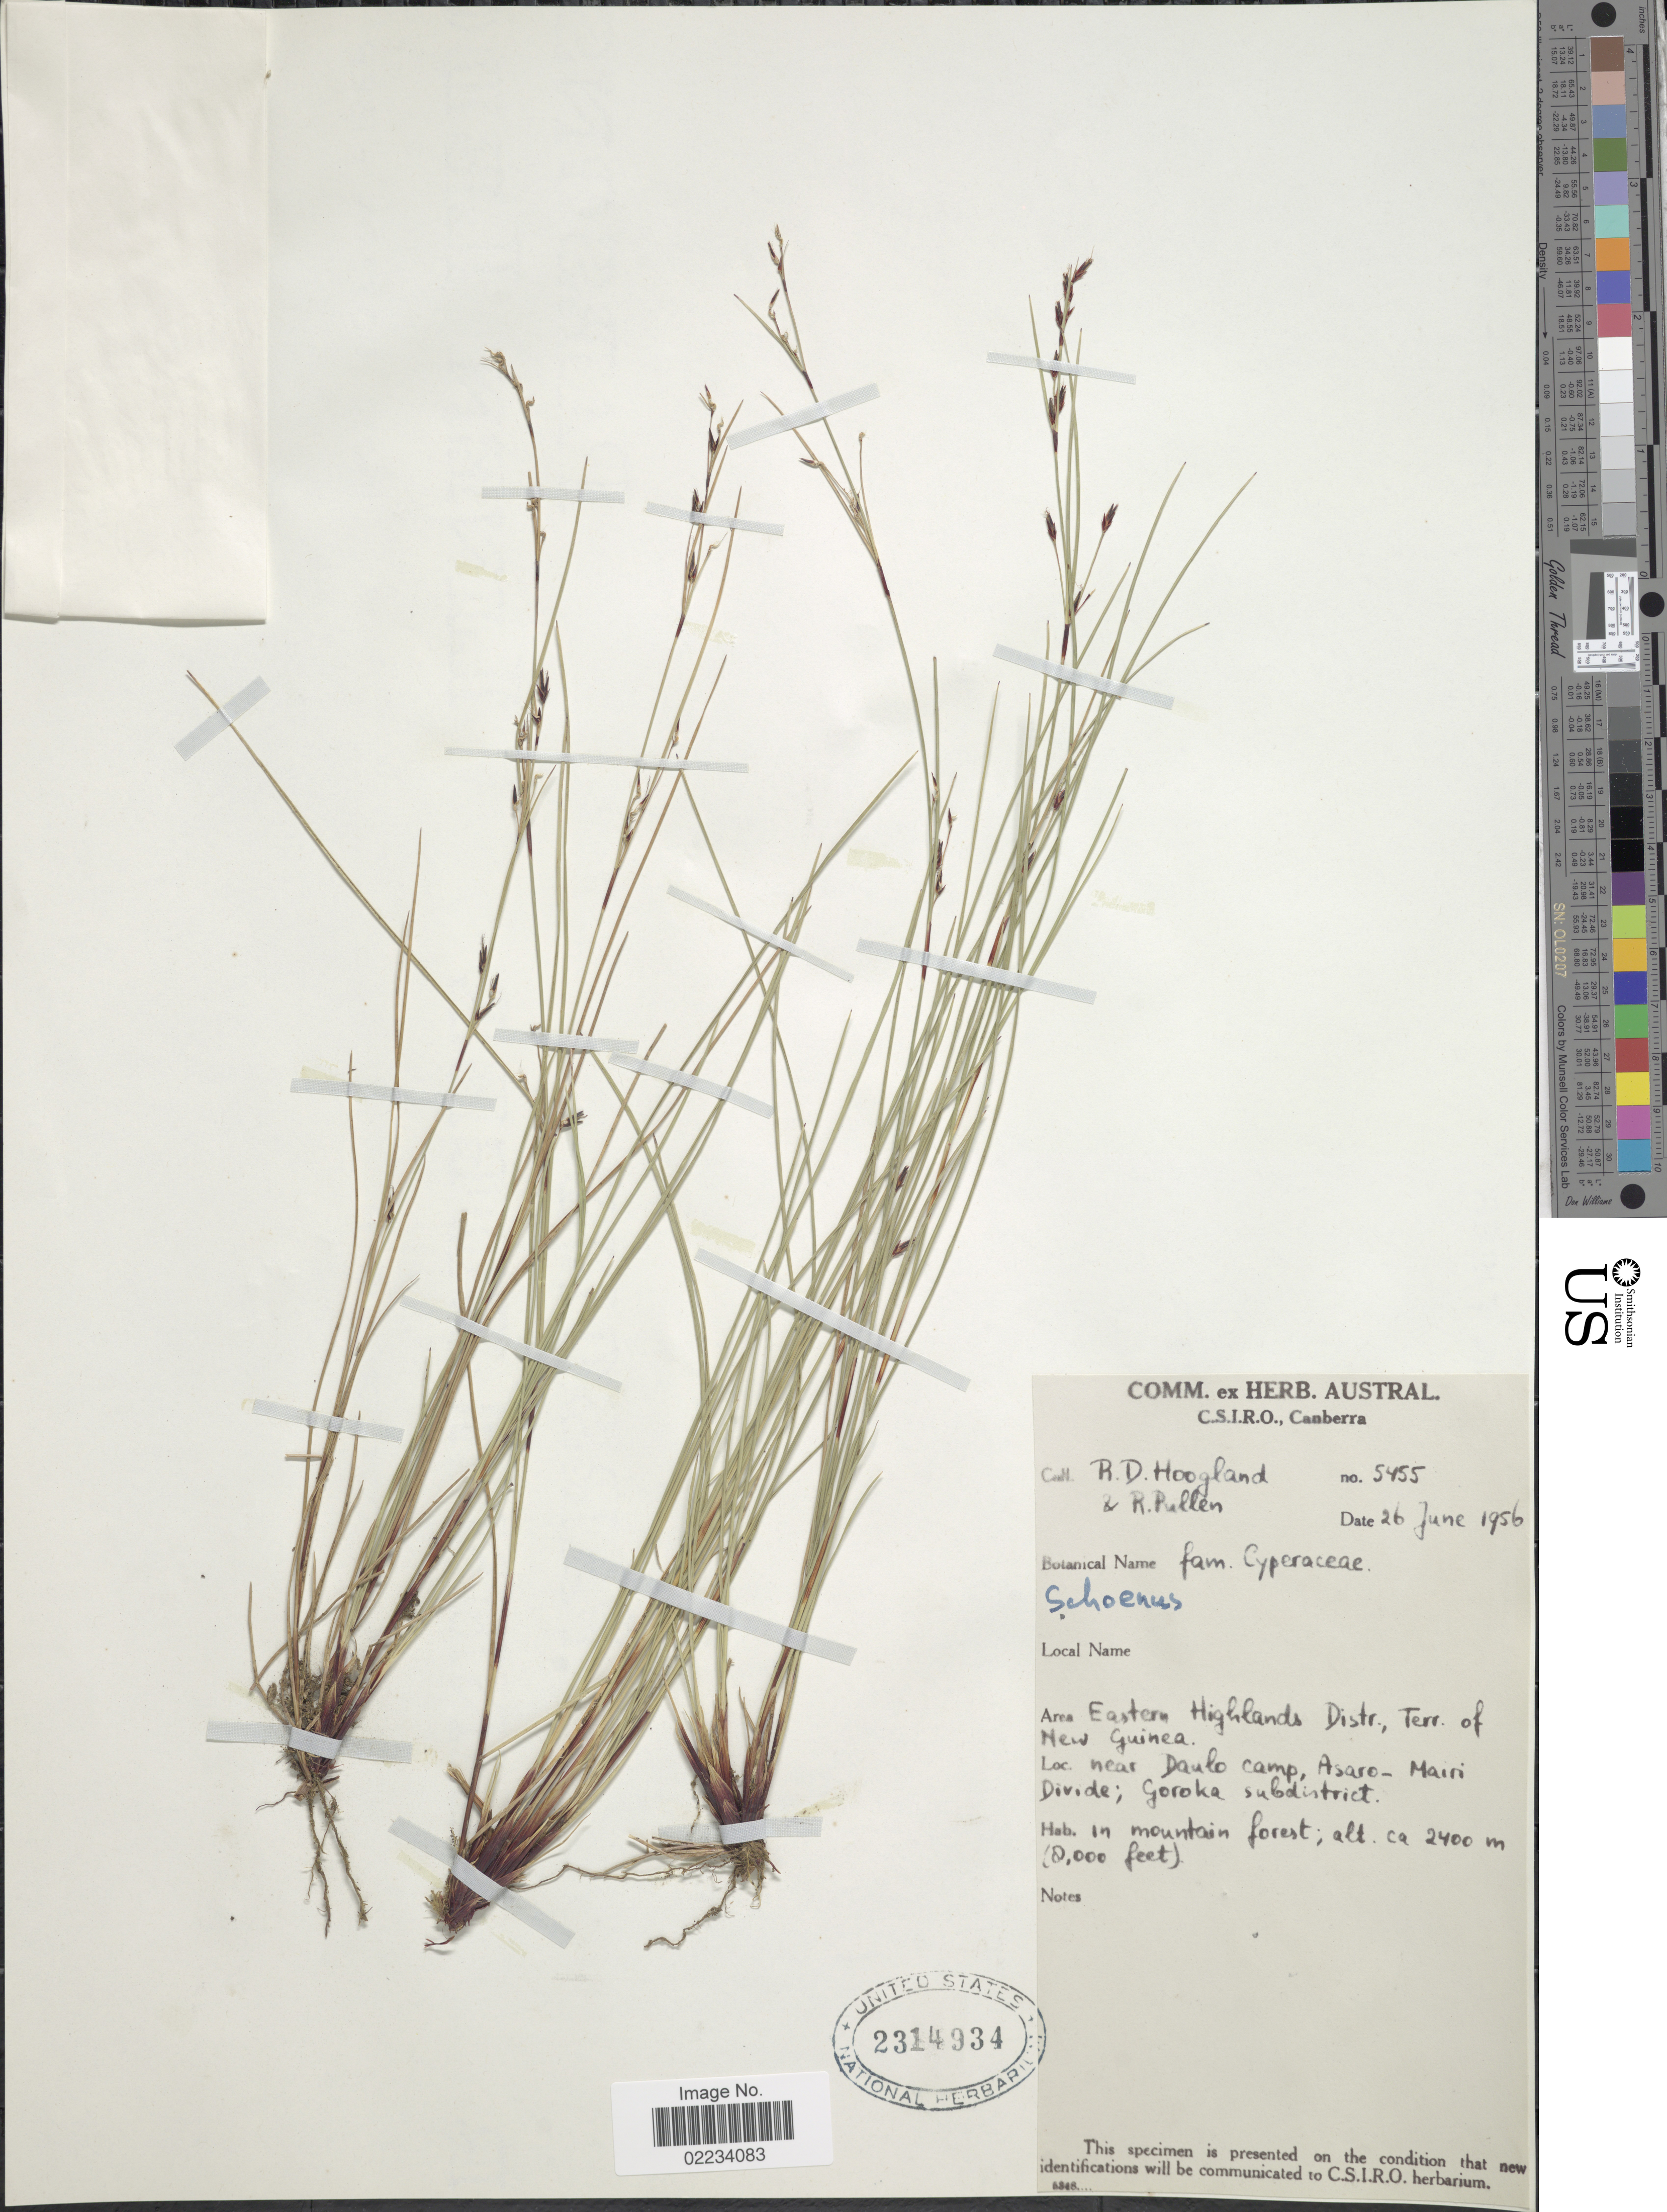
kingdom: Plantae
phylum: Tracheophyta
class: Liliopsida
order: Poales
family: Cyperaceae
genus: Schoenus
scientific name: Schoenus curvulus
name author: F. Muell.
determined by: Kern, J. H.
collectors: R. D. Hoogland & R. Pullen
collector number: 5455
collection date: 1956-06-26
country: Papua New Guinea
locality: Area Eastern Highlands Distr., near Daulo Camp, Asaro-Mairi Divide; Goroka subdistrict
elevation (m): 2400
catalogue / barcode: US 2314934